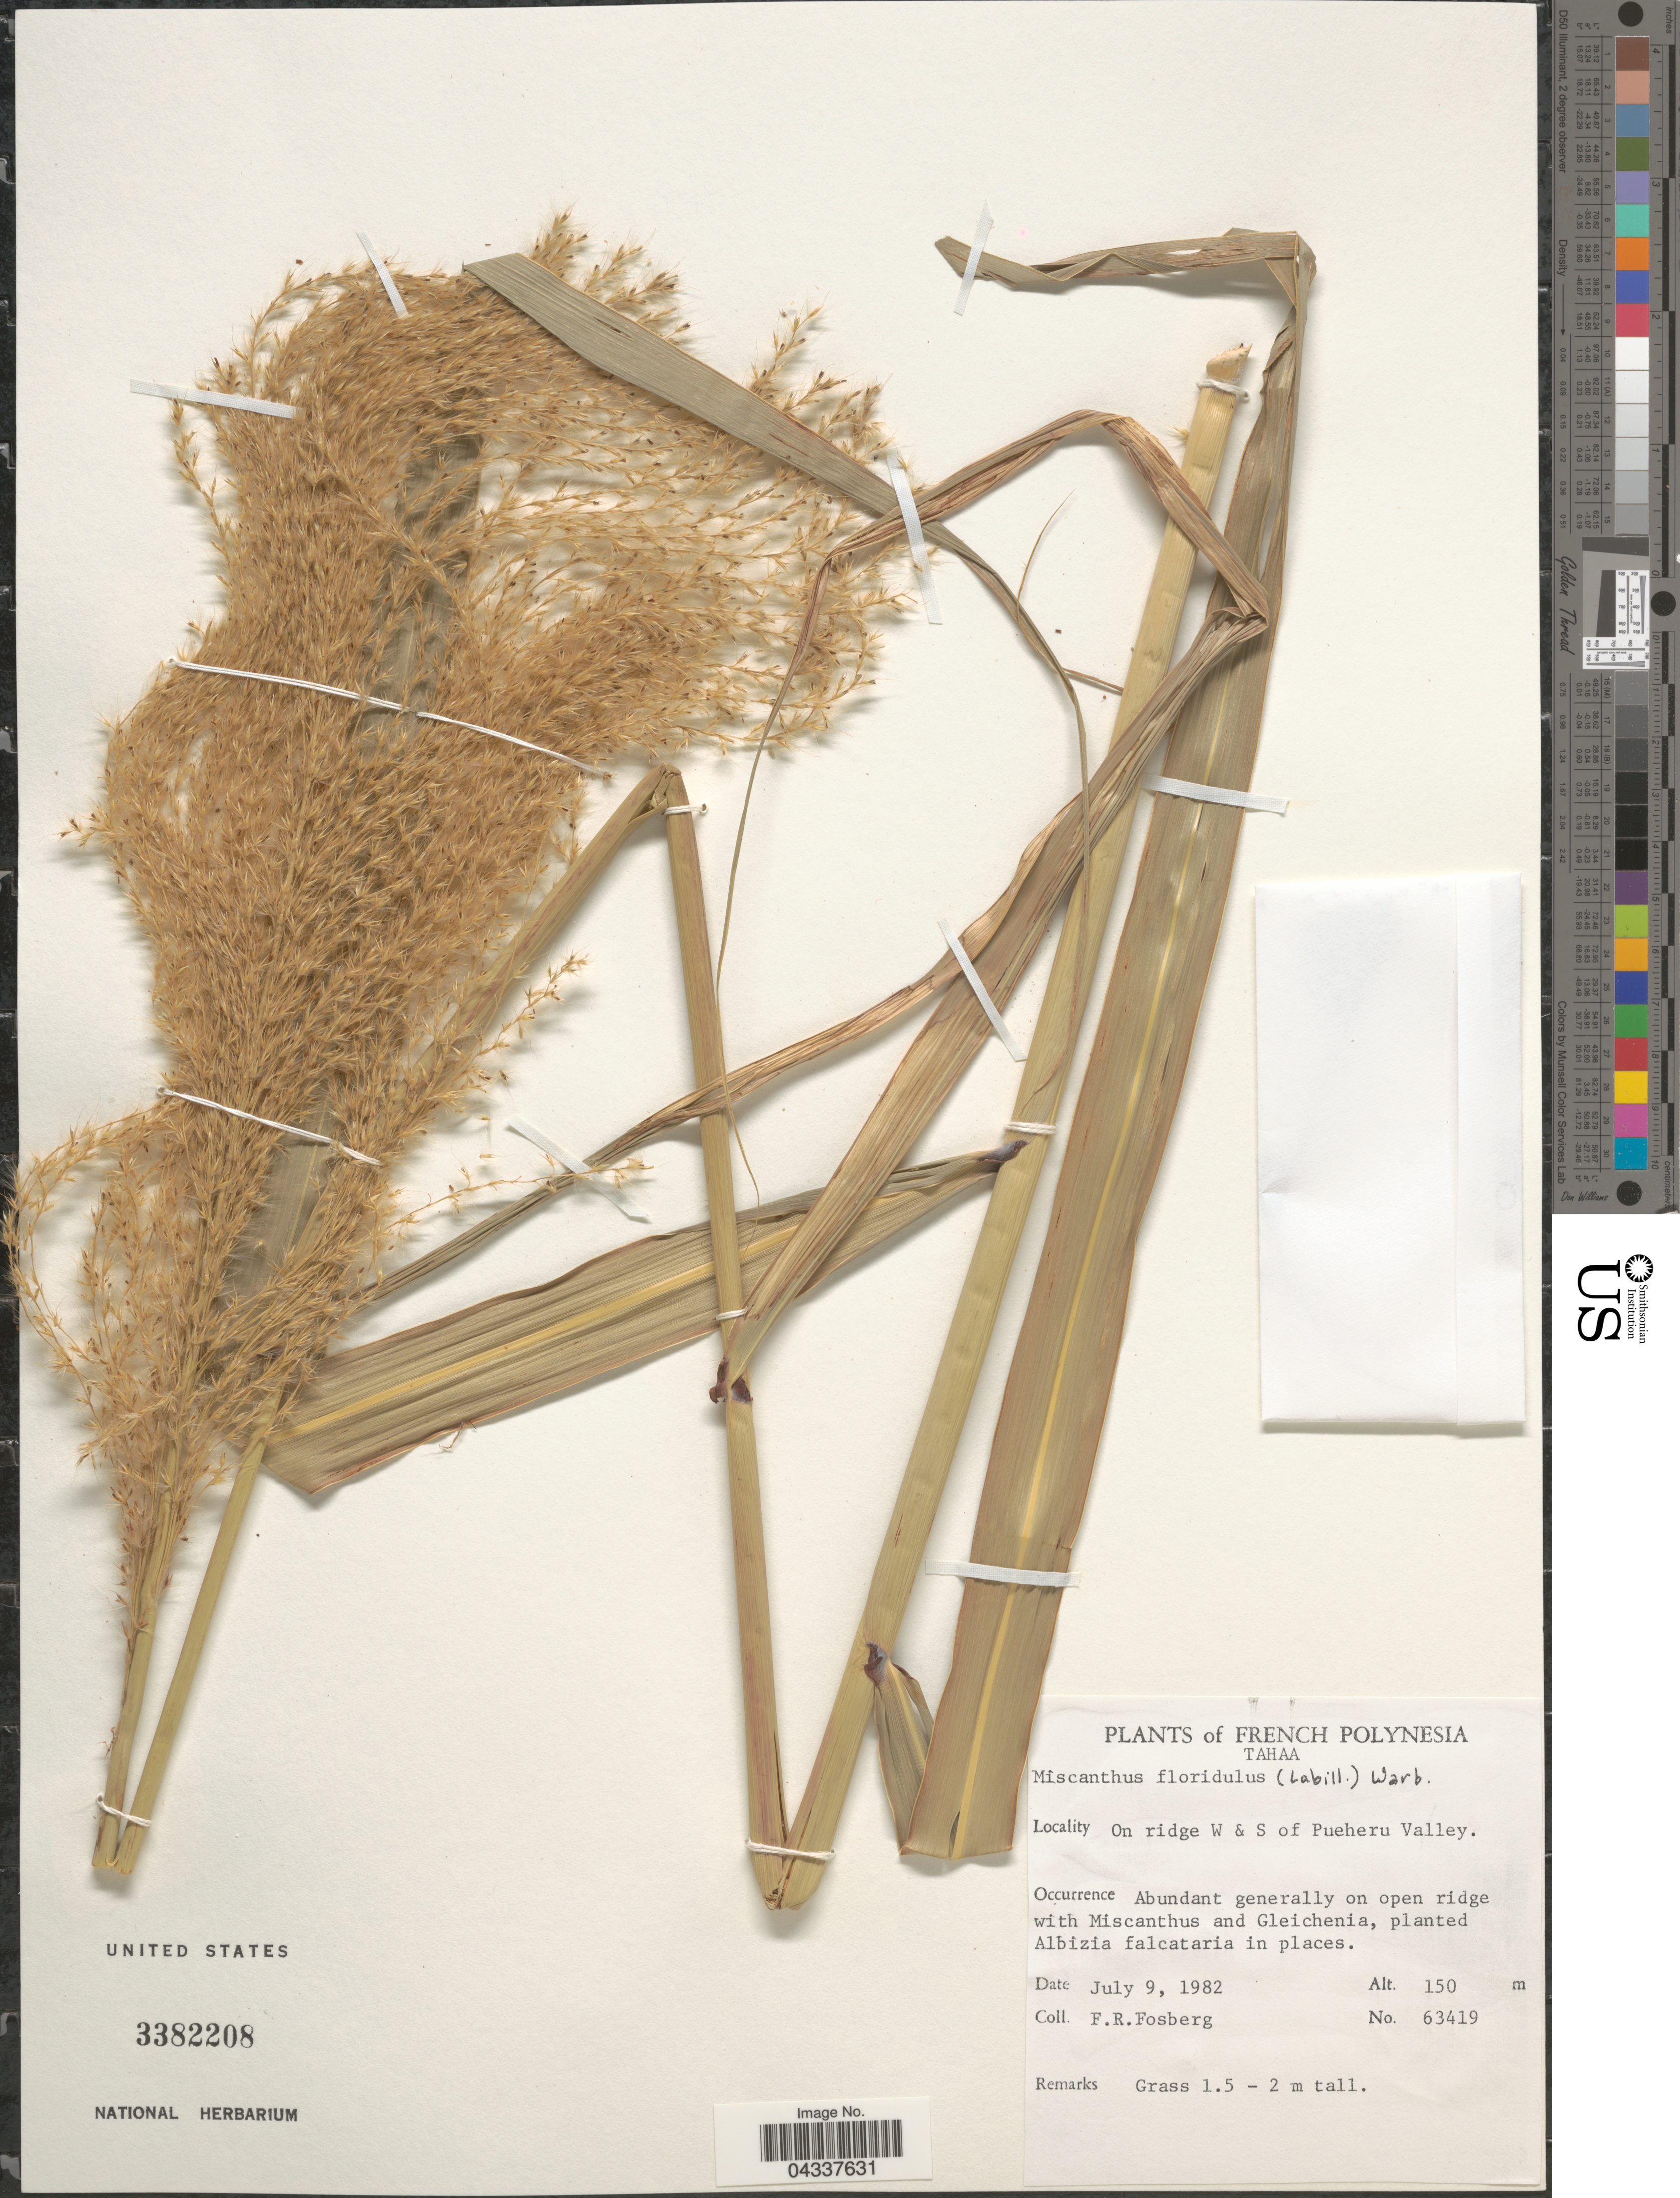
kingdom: Plantae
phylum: Tracheophyta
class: Liliopsida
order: Poales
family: Poaceae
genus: Miscanthus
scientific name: Miscanthus floridulus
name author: (Labill.) Warb.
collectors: F. R. Fosberg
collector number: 63419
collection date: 1982-07-09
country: French Polynesia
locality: Tahaa. On ridge W & S of Pueheru Valley.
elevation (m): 150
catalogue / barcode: US 3382208